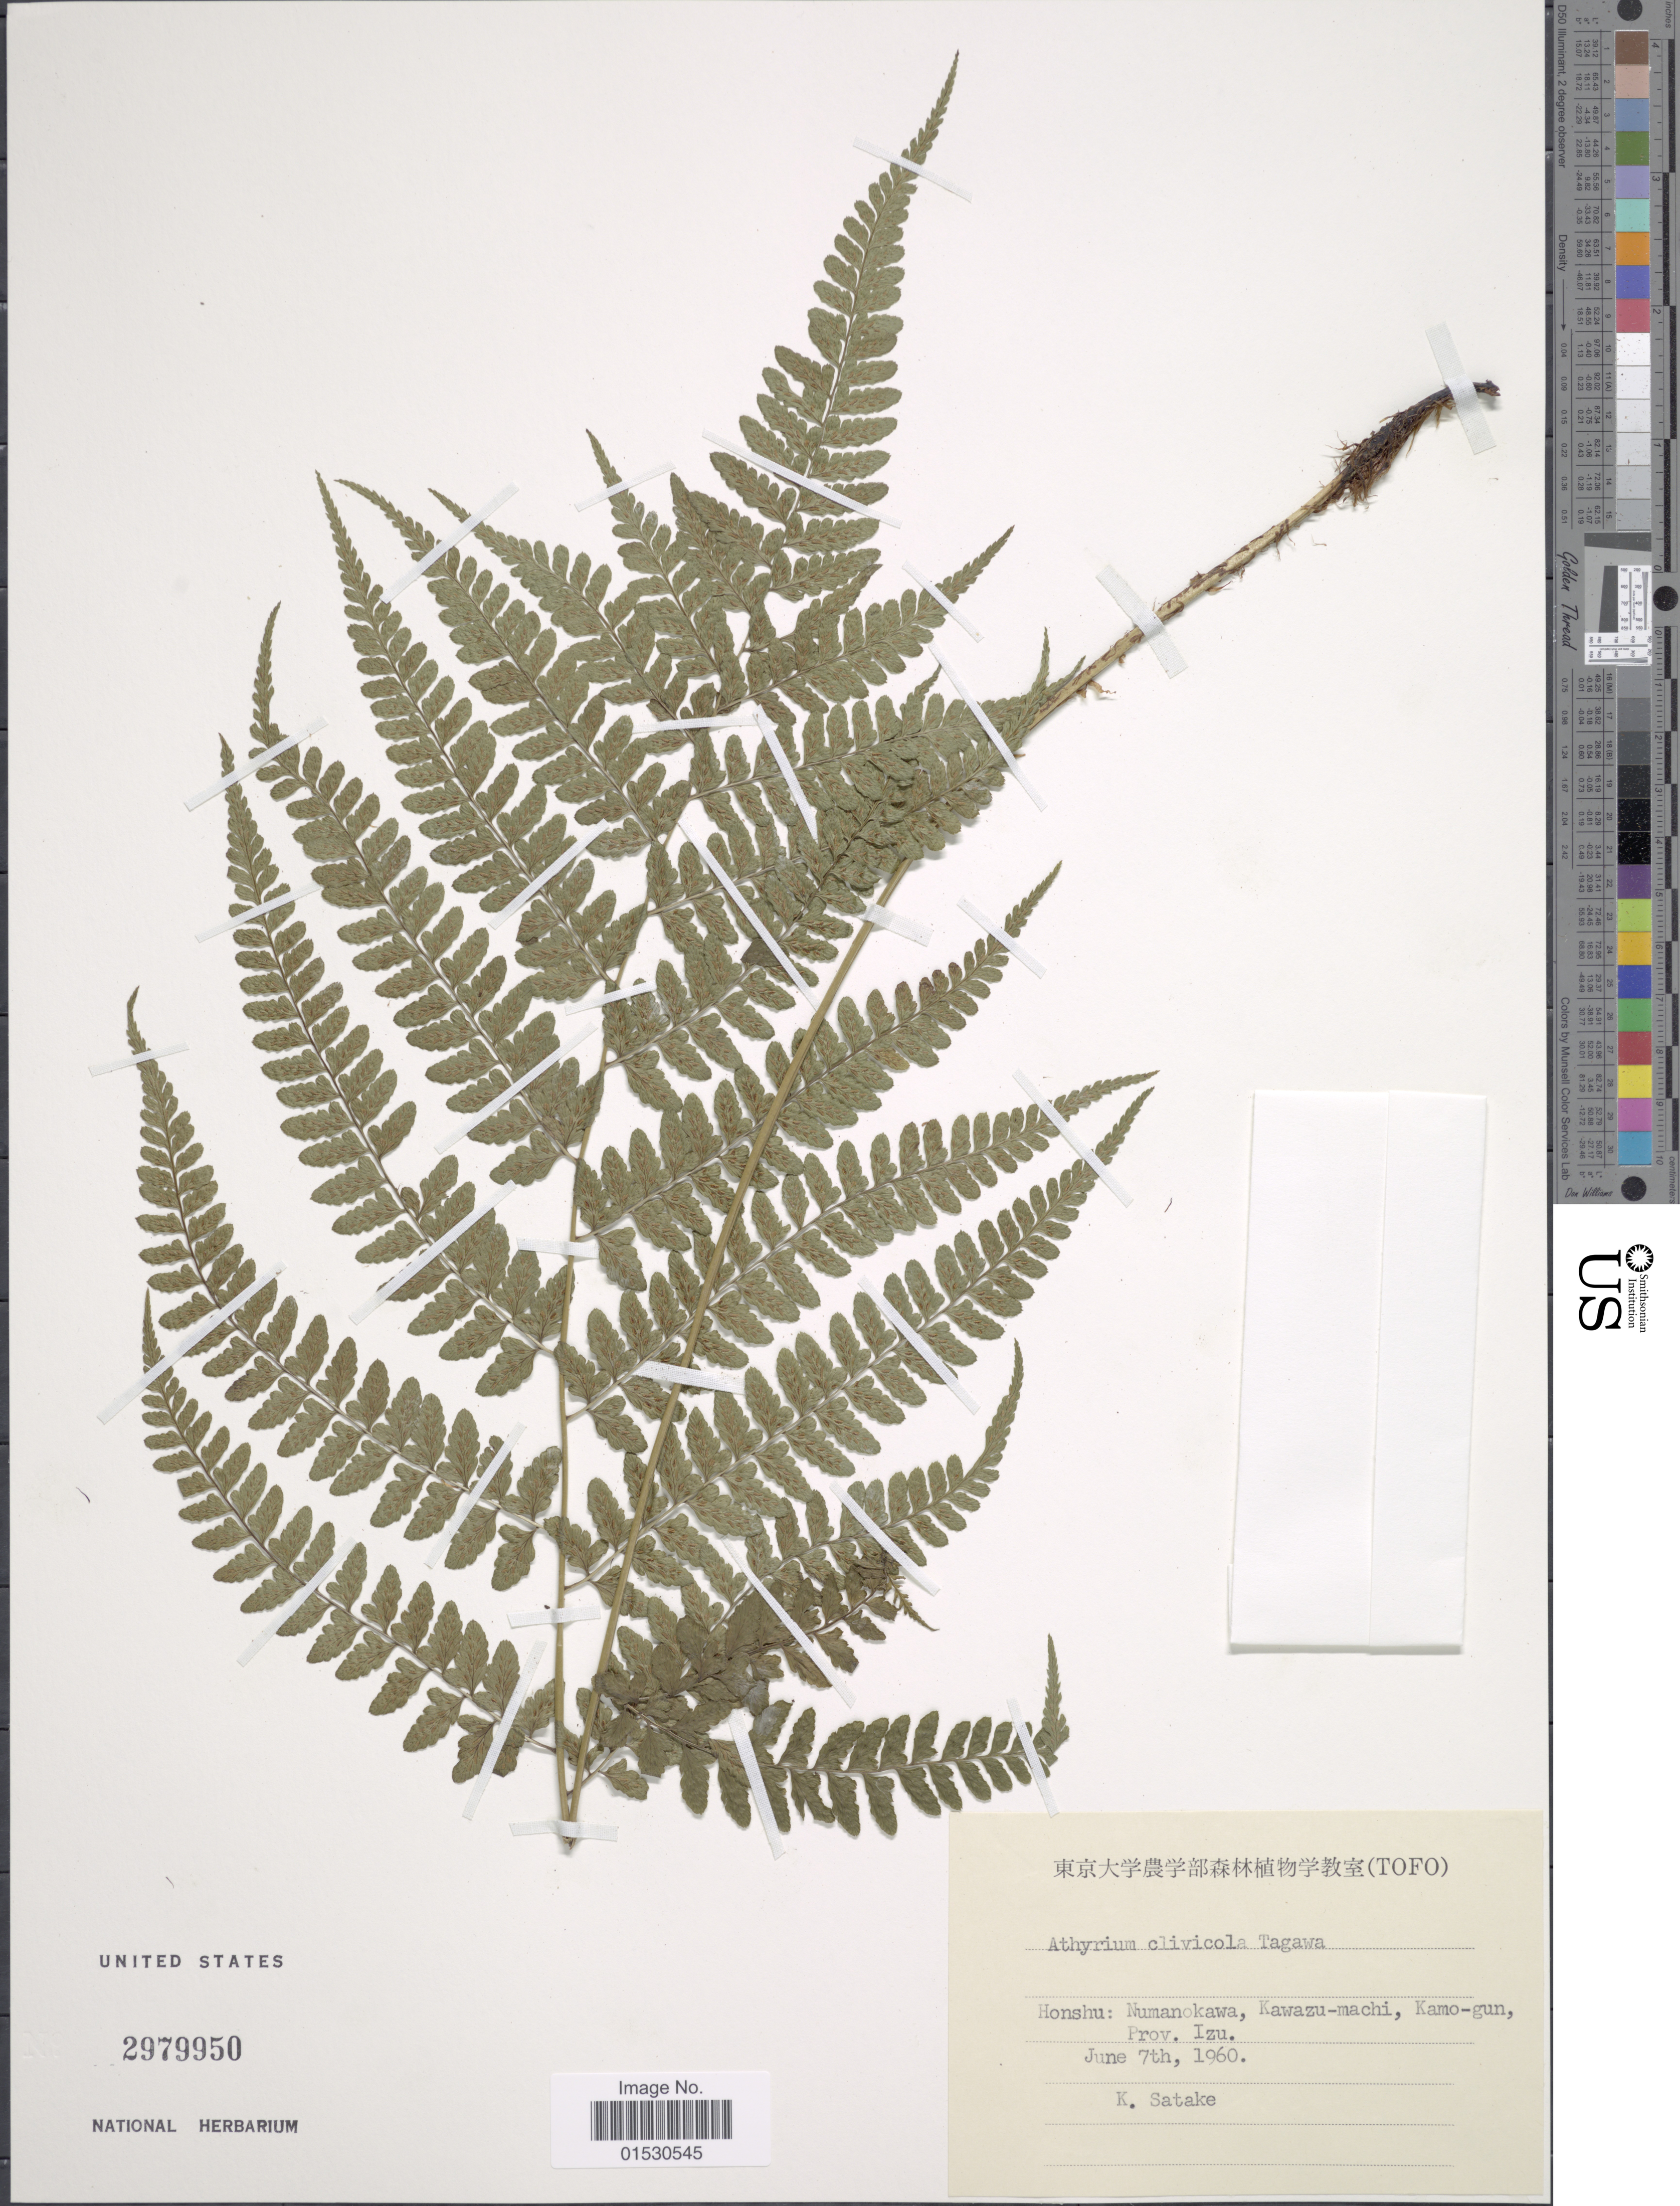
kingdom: Plantae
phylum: Tracheophyta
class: Polypodiopsida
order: Polypodiales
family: Athyriaceae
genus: Athyrium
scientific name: Athyrium clivicola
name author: Tagawa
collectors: K. Satake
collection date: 1960-06-07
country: Japan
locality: Honshu: Numanokawa, Kawazu-machi, Kamo-gun, Prov. Izu.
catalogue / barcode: US 2979950